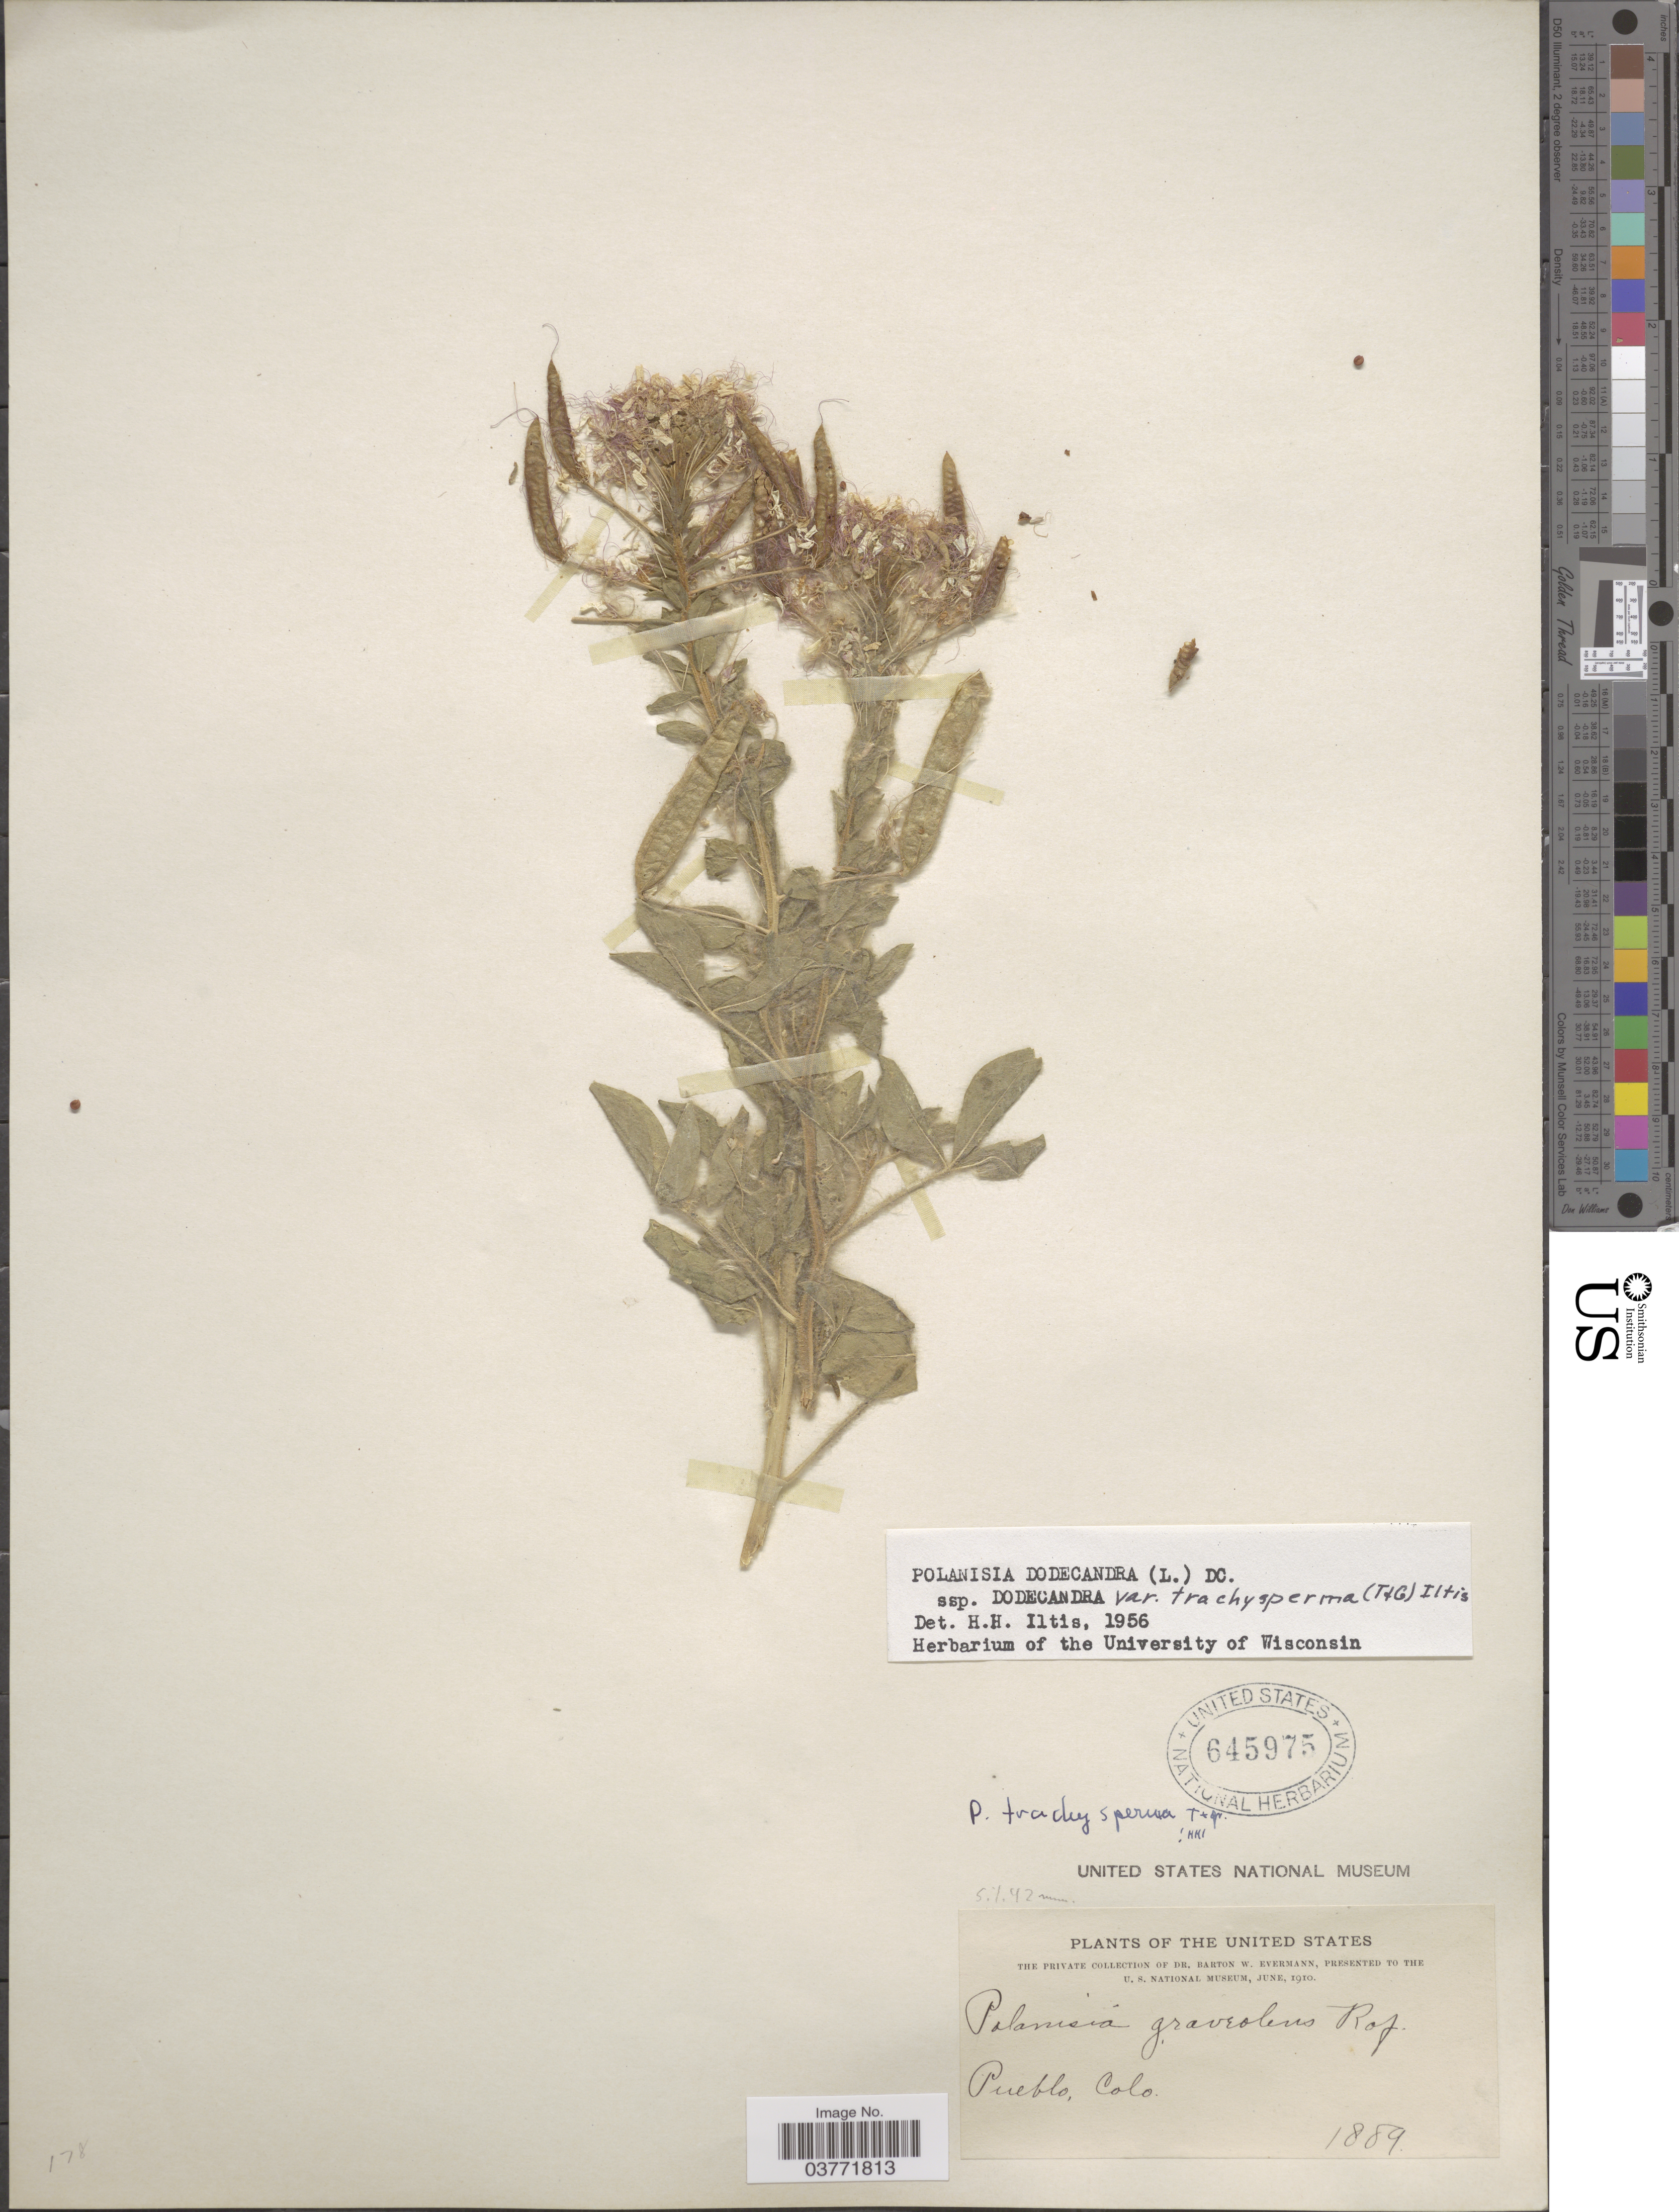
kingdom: Plantae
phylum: Tracheophyta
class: Magnoliopsida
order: Brassicales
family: Cleomaceae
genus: Polanisia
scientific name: Polanisia trachysperma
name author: Torr. & A. Gray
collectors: B. W. Evermann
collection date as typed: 1889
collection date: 1889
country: United States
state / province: Colorado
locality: Pueblo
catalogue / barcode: US 645975